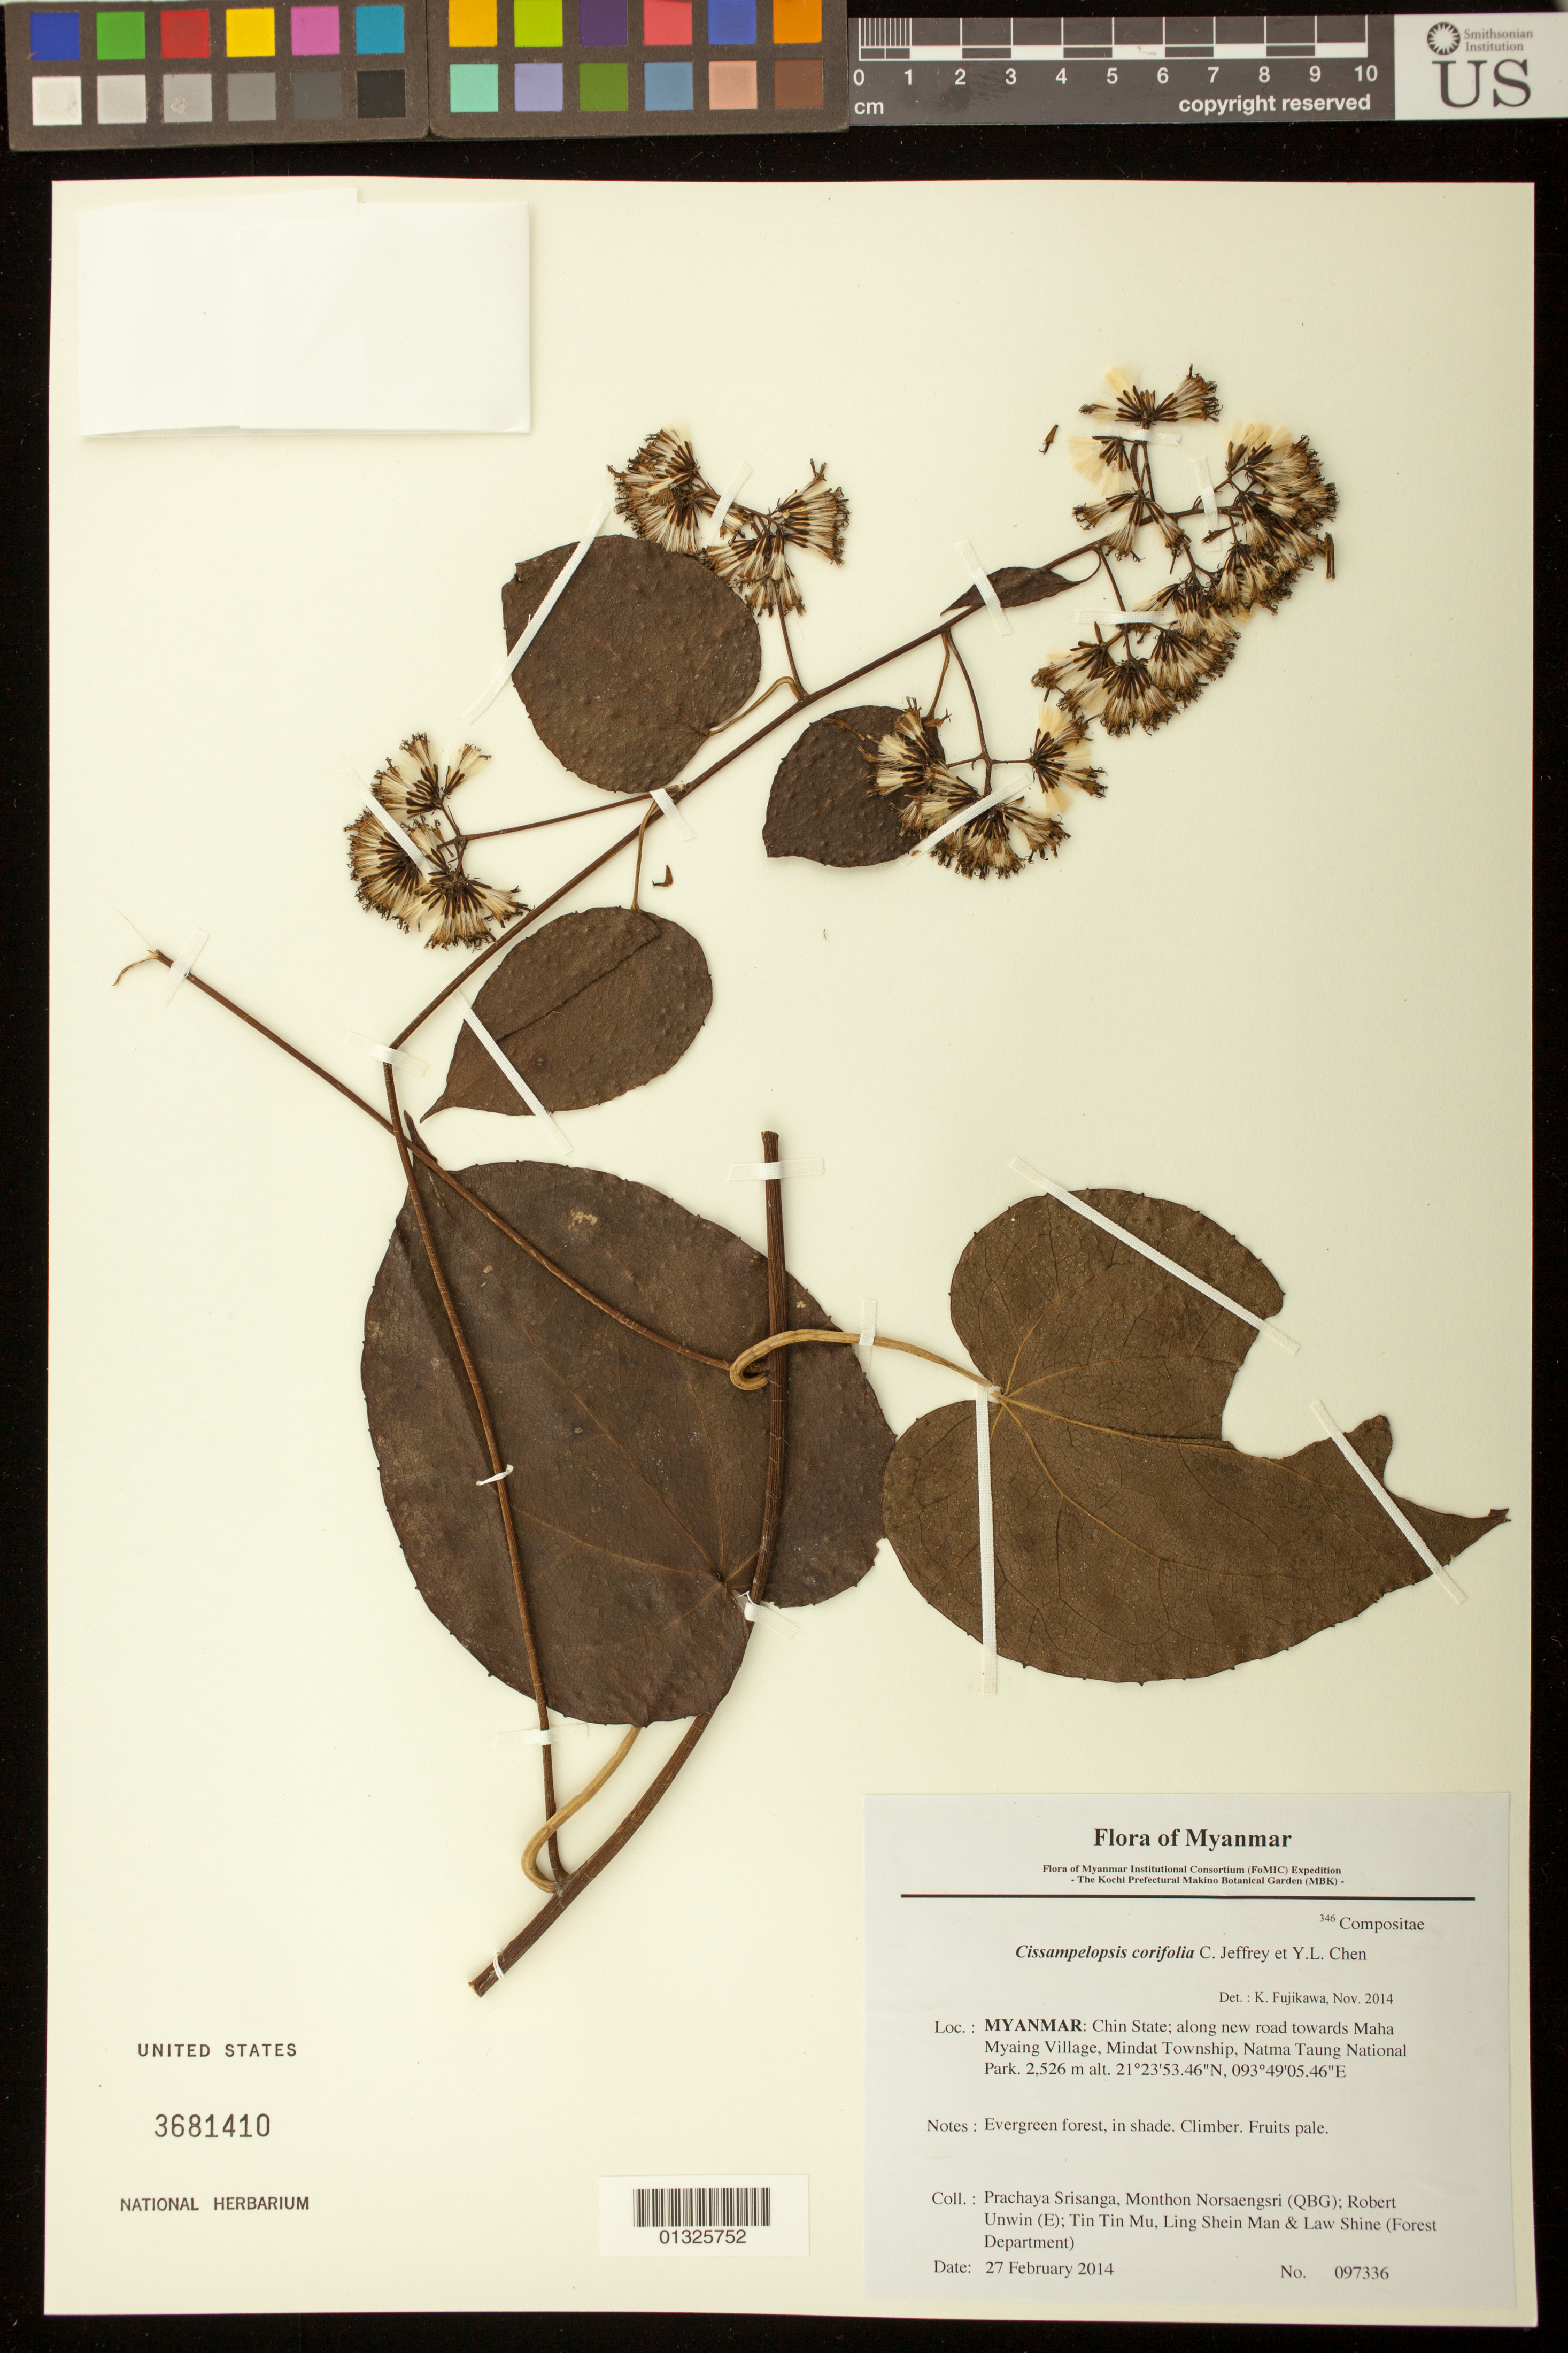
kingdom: Plantae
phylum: Tracheophyta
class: Magnoliopsida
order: Asterales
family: Asteraceae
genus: Cissampelopsis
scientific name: Cissampelopsis quinquesquamata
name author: C. Ren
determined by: Ren, Chen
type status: Isotype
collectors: P. Srisanga, M. Norsaengsri, R. Unwin, Tin Tin Mu, Ling Shein Man & L. Shine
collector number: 97336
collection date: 2014-02-27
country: Myanmar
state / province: Chin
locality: Along new road towards Maha Myaing Village, Mindat Township, Natma Taung National Park.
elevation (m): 2526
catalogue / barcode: US 3681410